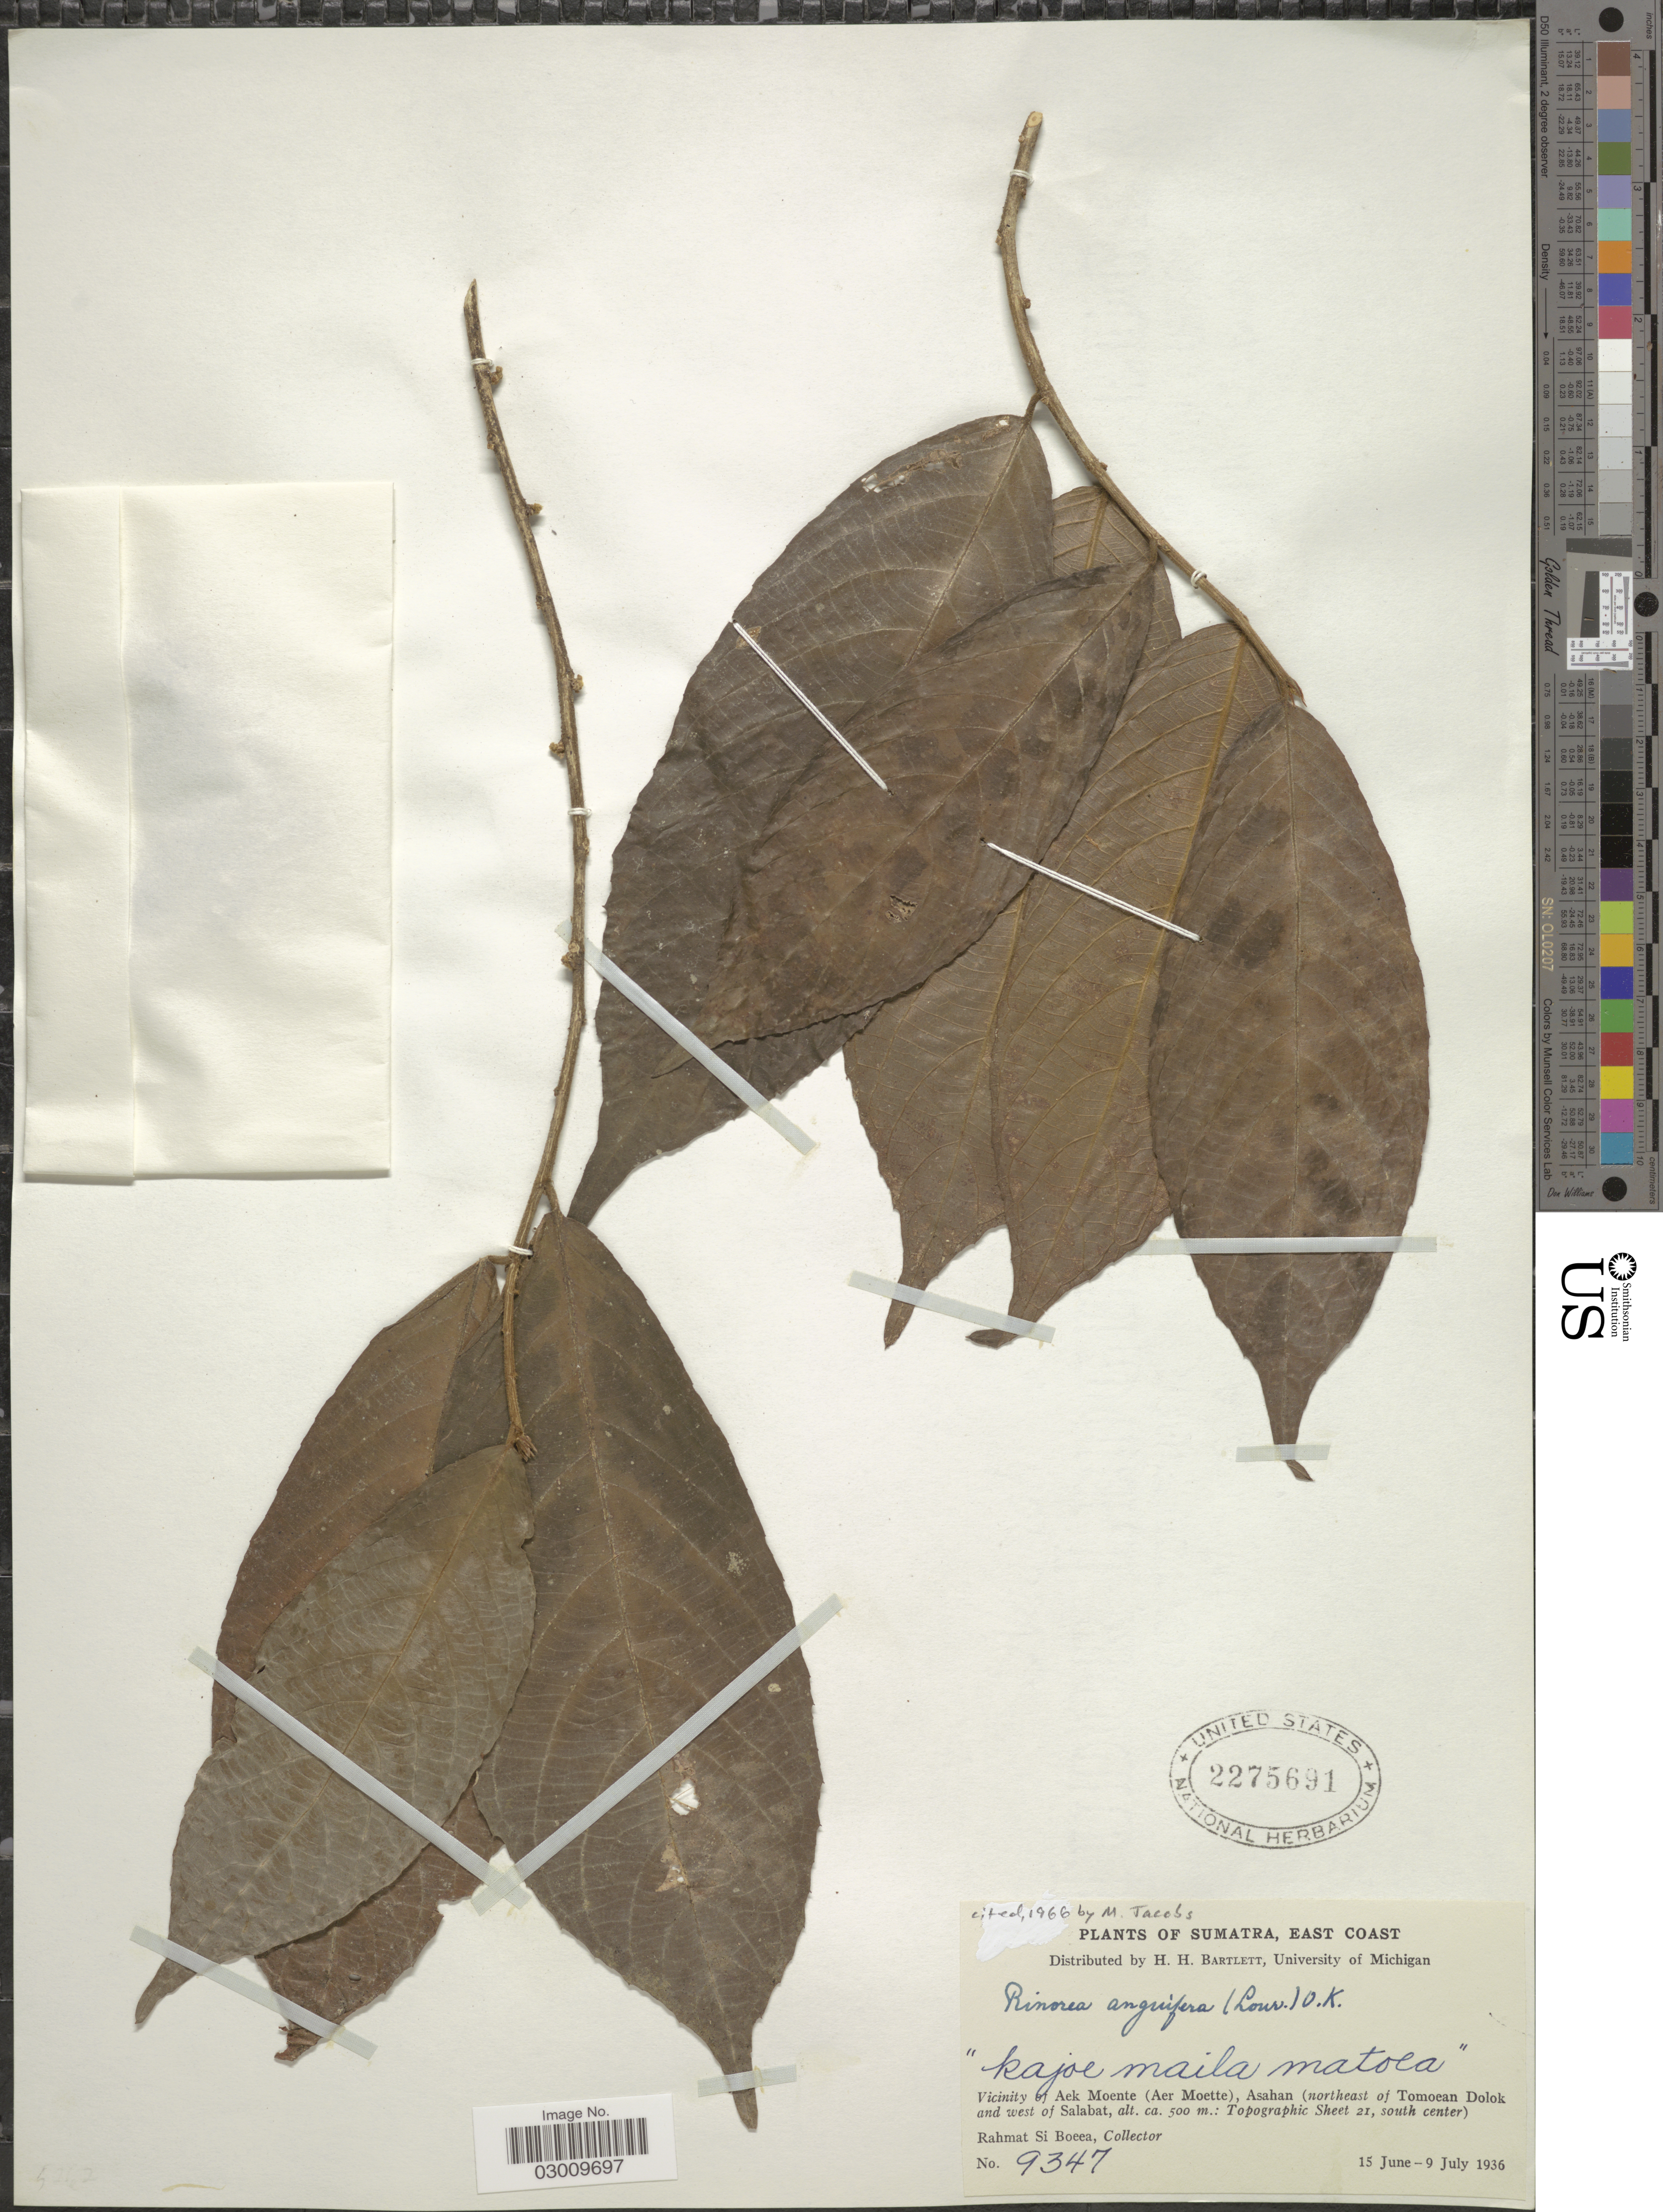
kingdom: Plantae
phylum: Tracheophyta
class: Magnoliopsida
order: Malpighiales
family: Violaceae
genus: Rinorea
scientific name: Rinorea anguifera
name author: Kuntze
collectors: Rahmat Si Boeea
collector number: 9347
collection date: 1936-06-15/1936-07-09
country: Indonesia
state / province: Sumatra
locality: East Coast. Vicinity of Aek Moente (Aer Moette), Asahan (northeast of Tomoean Dolok and west of Salabat, Topographic Sheet 21, south center).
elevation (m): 500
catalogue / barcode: US 2275691